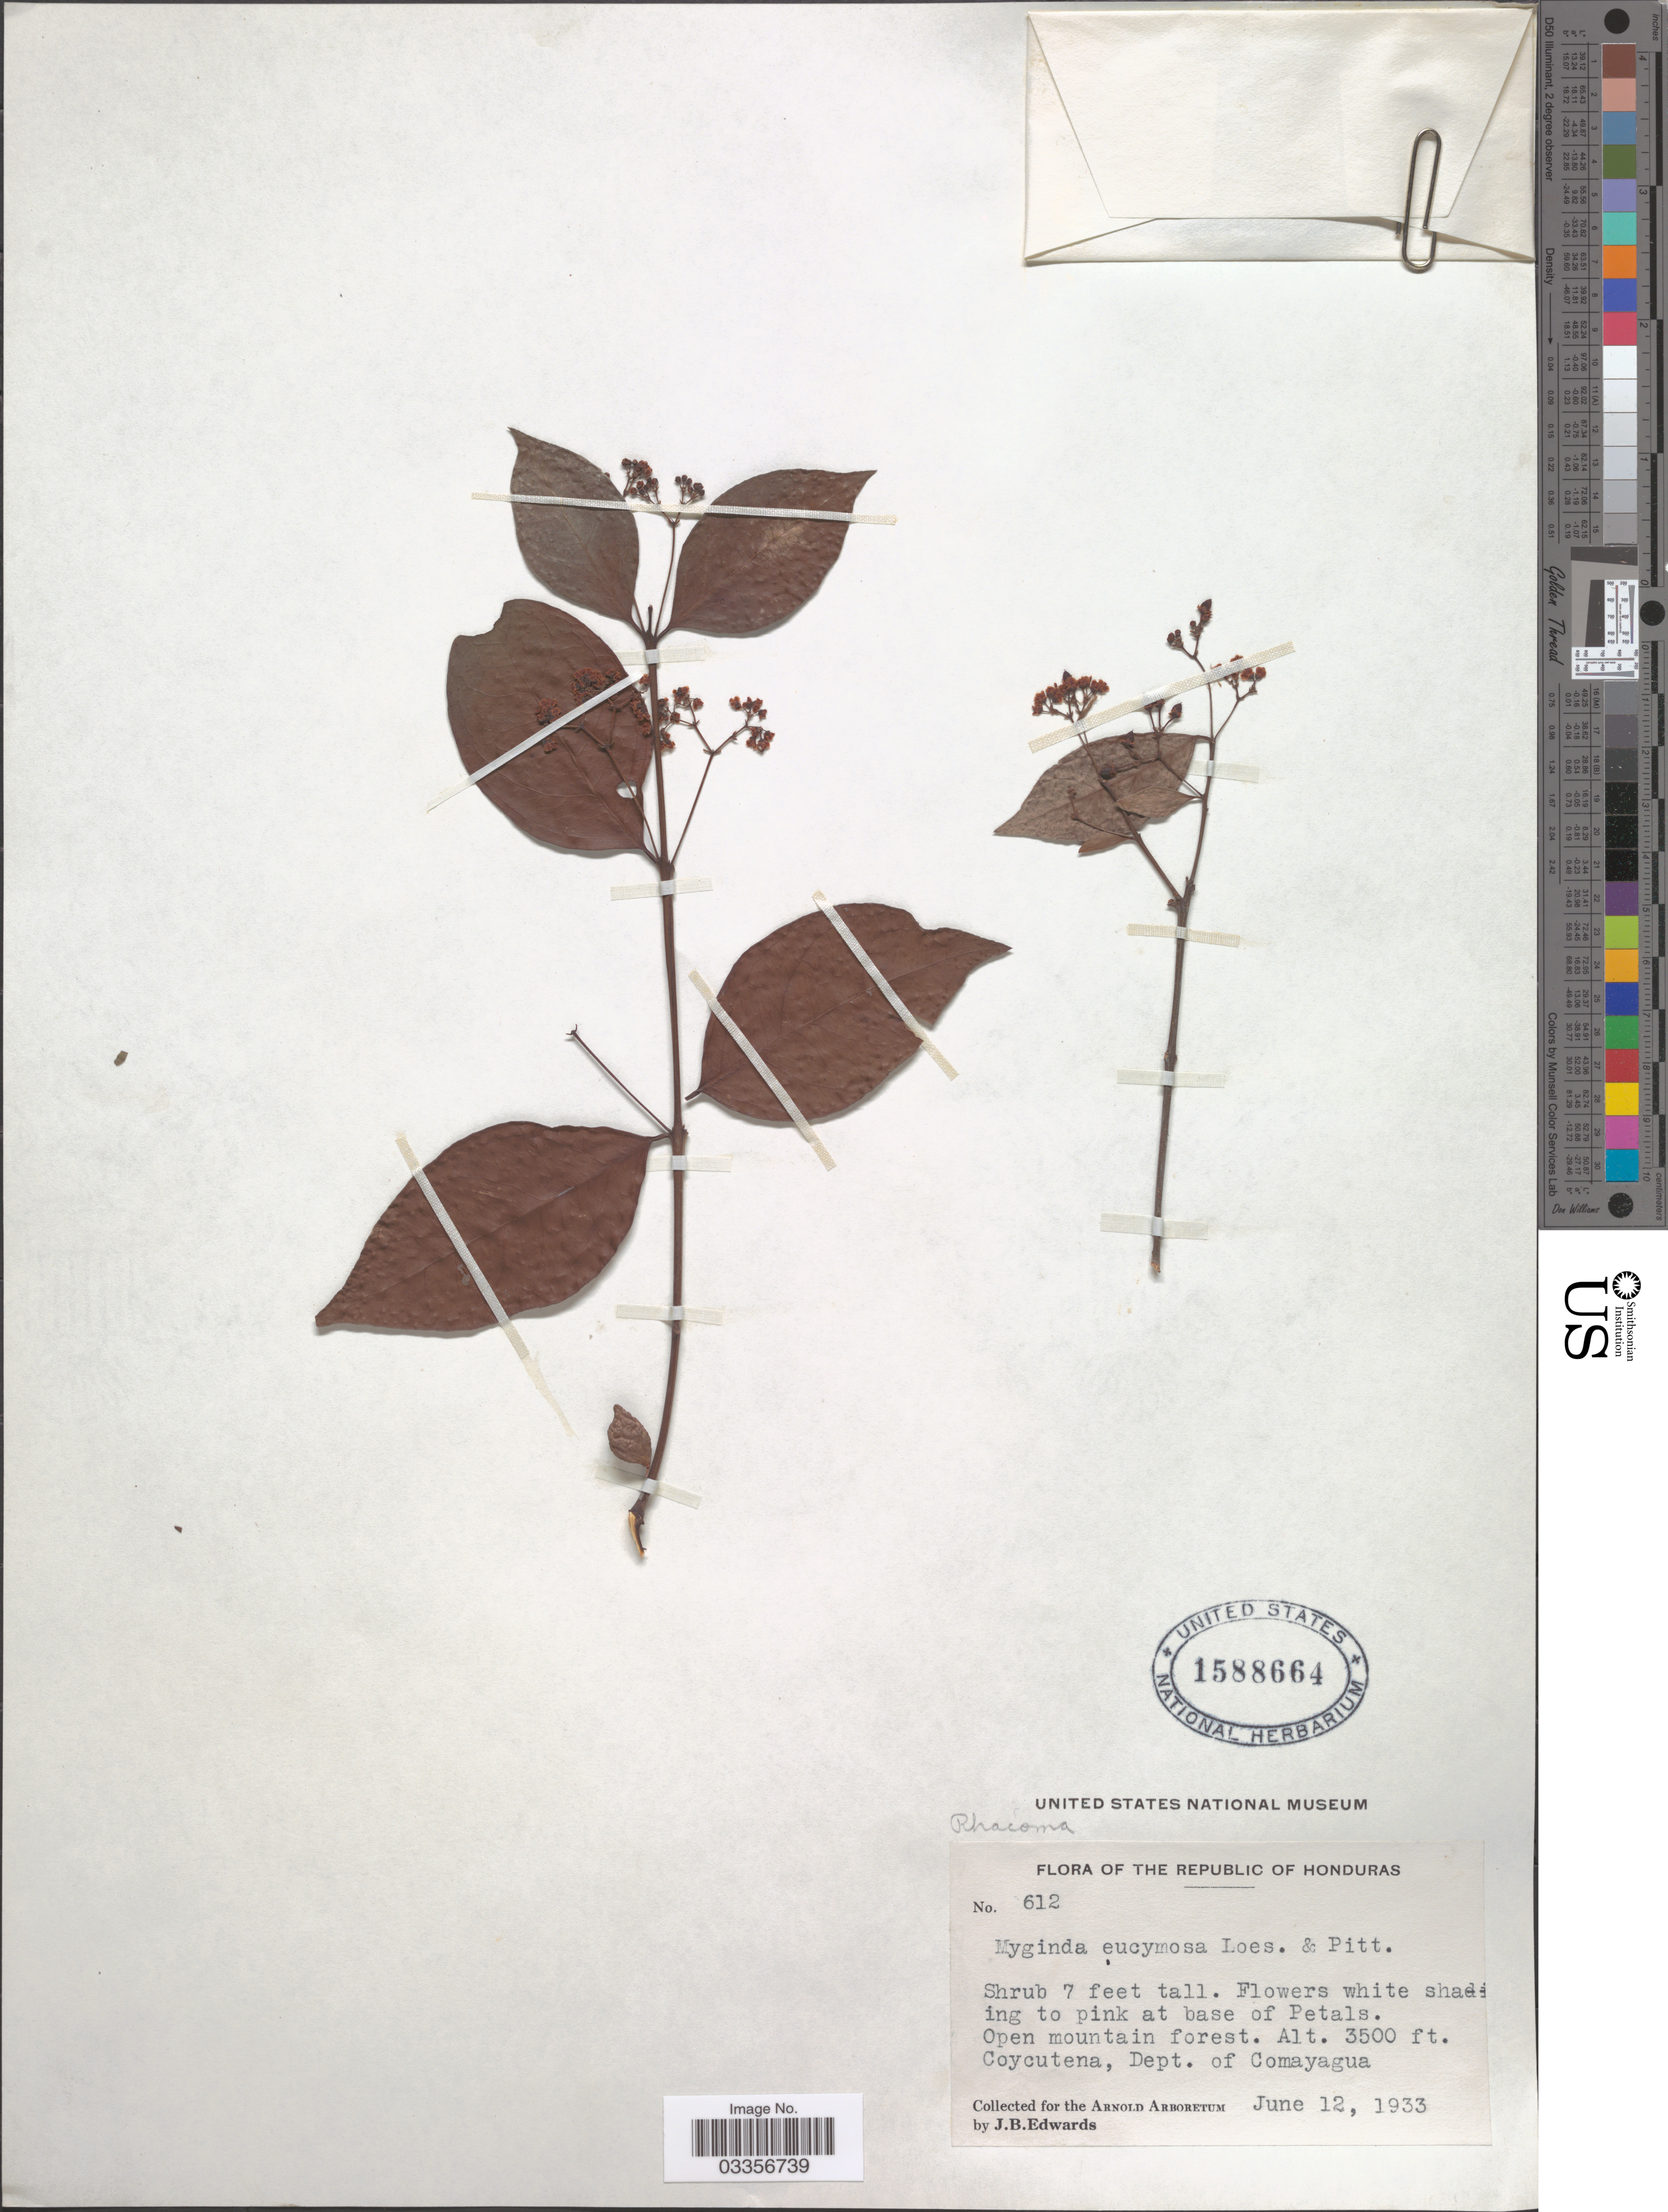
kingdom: Plantae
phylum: Tracheophyta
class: Magnoliopsida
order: Celastrales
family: Celastraceae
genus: Crossopetalum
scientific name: Crossopetalum parviflorum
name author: L.O. Williams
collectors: J. B. Edwards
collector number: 612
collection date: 1933-06-12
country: Honduras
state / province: Comayagua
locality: Coycutena, Dept. of Comayagua.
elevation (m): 1067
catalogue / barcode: US 1588664